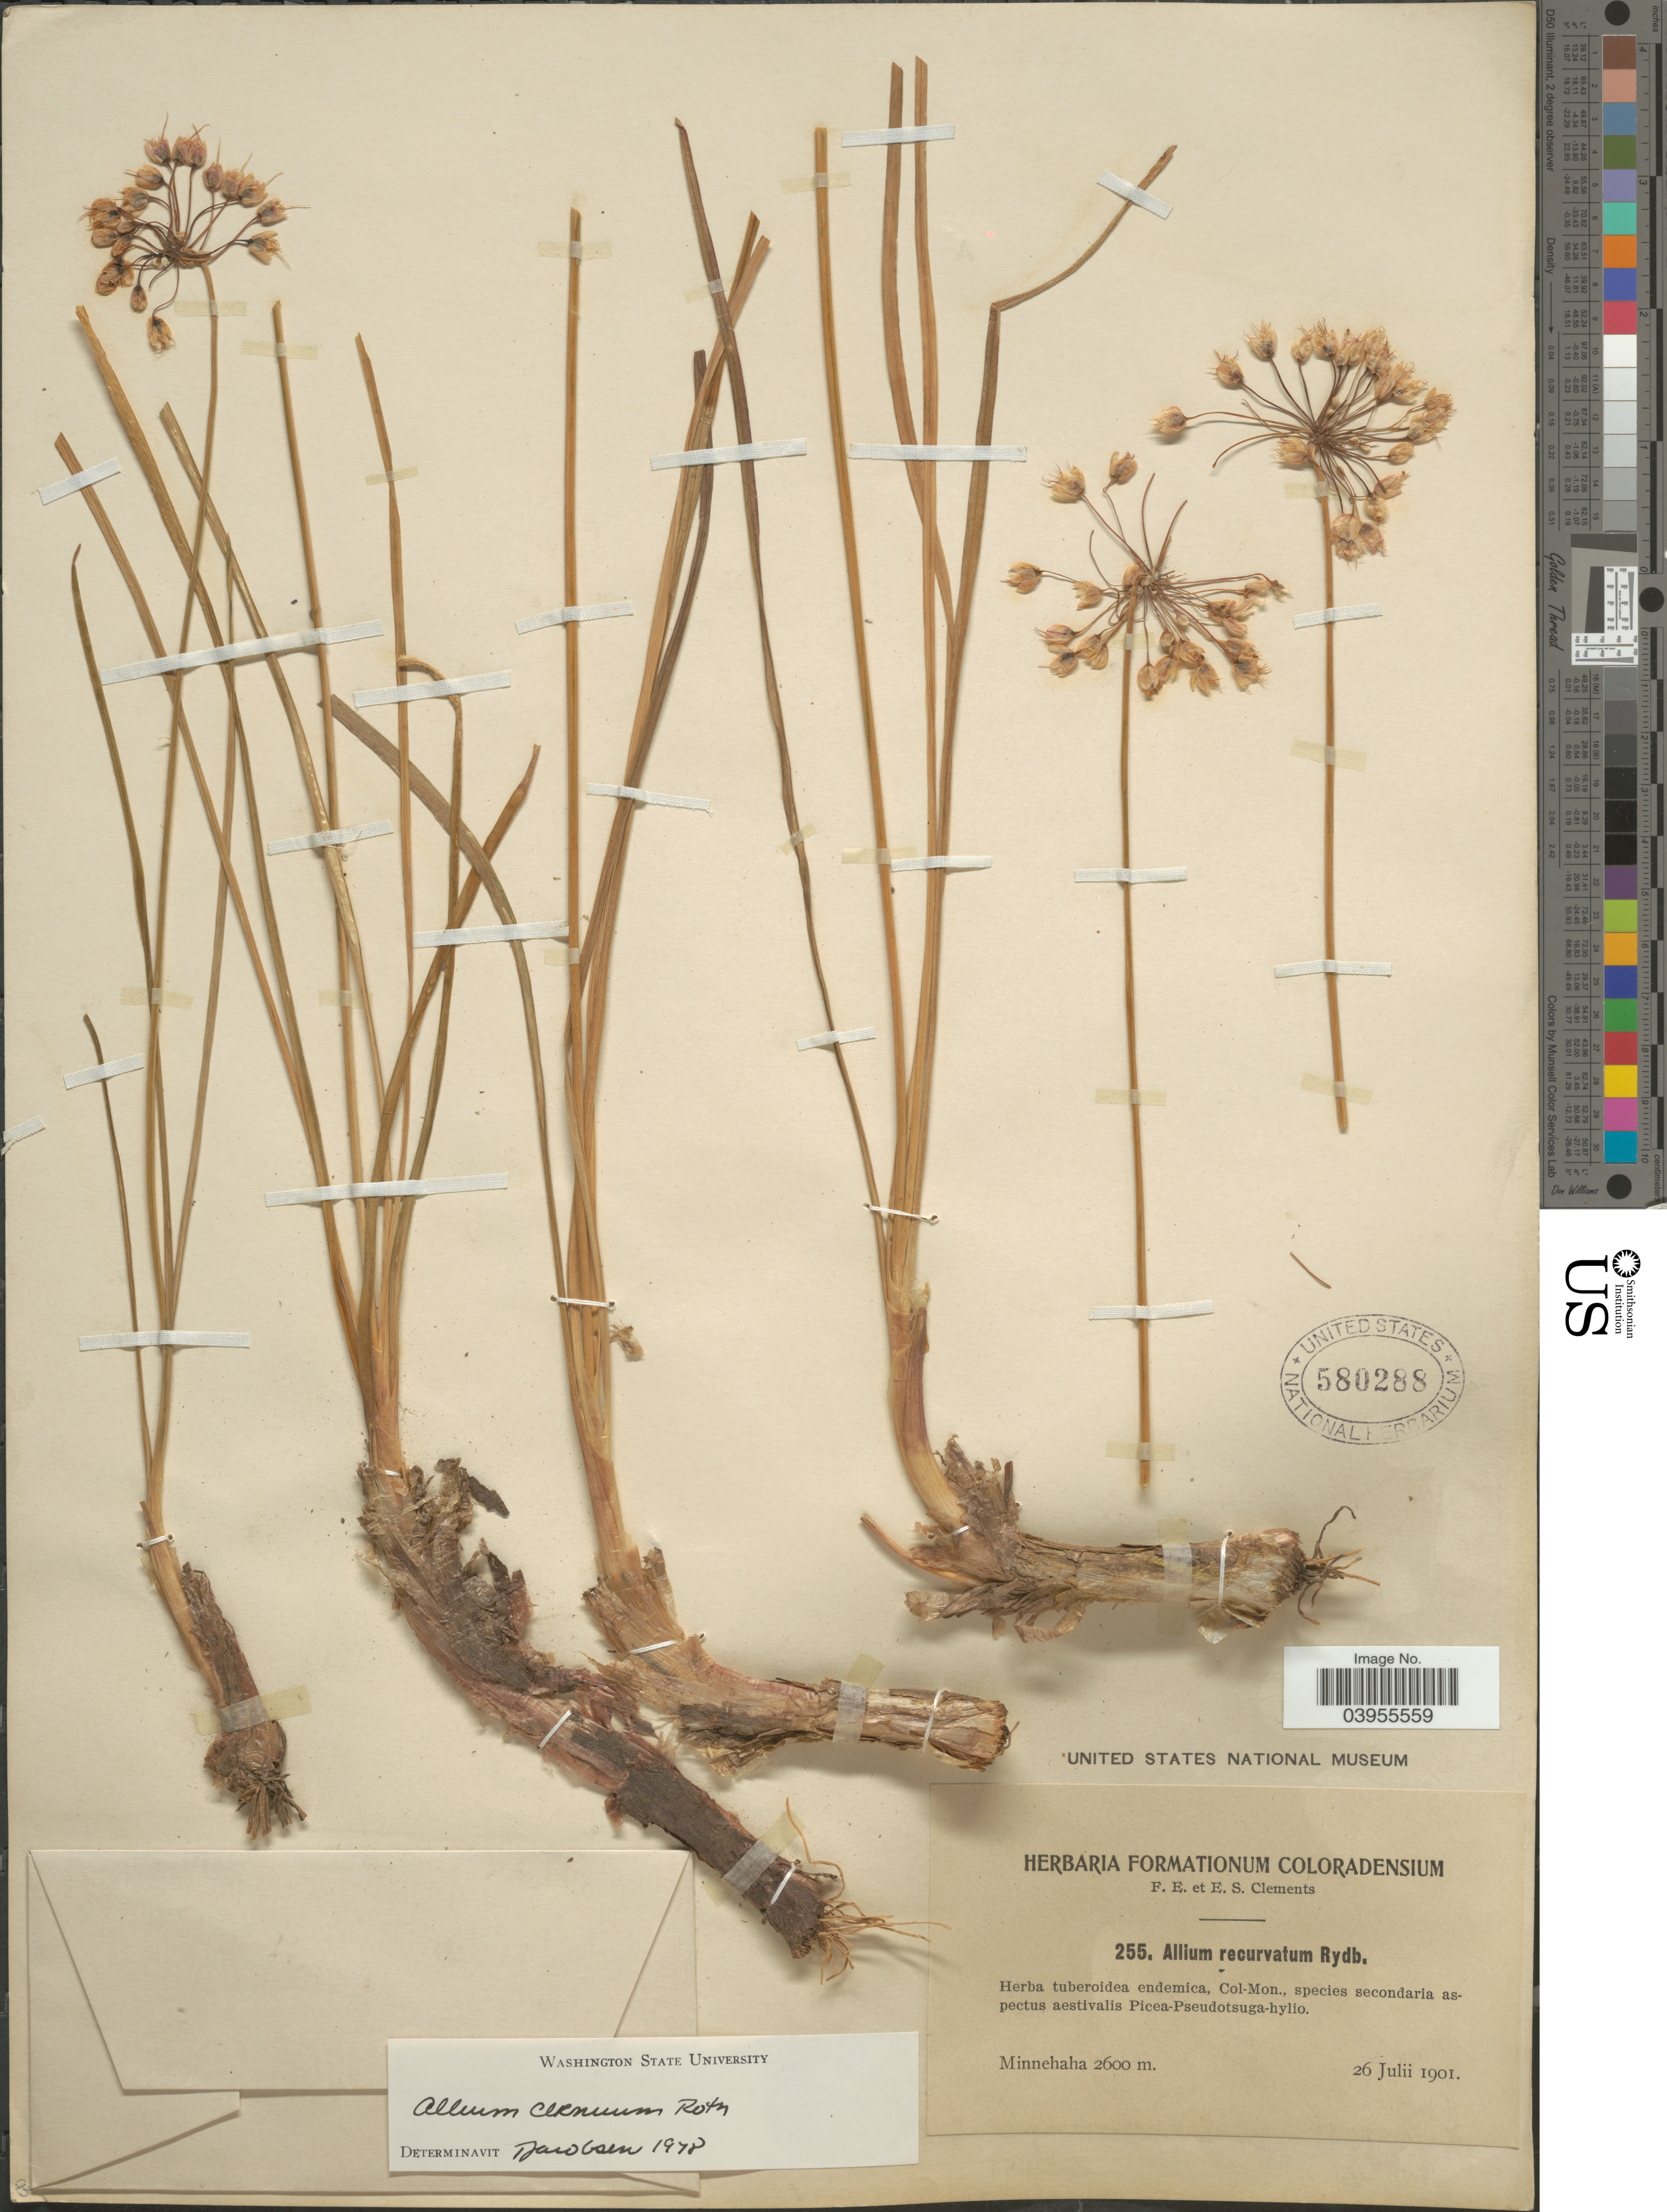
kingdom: Plantae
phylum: Tracheophyta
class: Liliopsida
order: Asparagales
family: Amaryllidaceae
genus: Allium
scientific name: Allium cernuum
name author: Roth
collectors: F. E. Clements & E. S. Clements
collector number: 255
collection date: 1901-07-26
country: United States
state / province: Colorado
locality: Minnehaha.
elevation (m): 2600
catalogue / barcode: US 580288